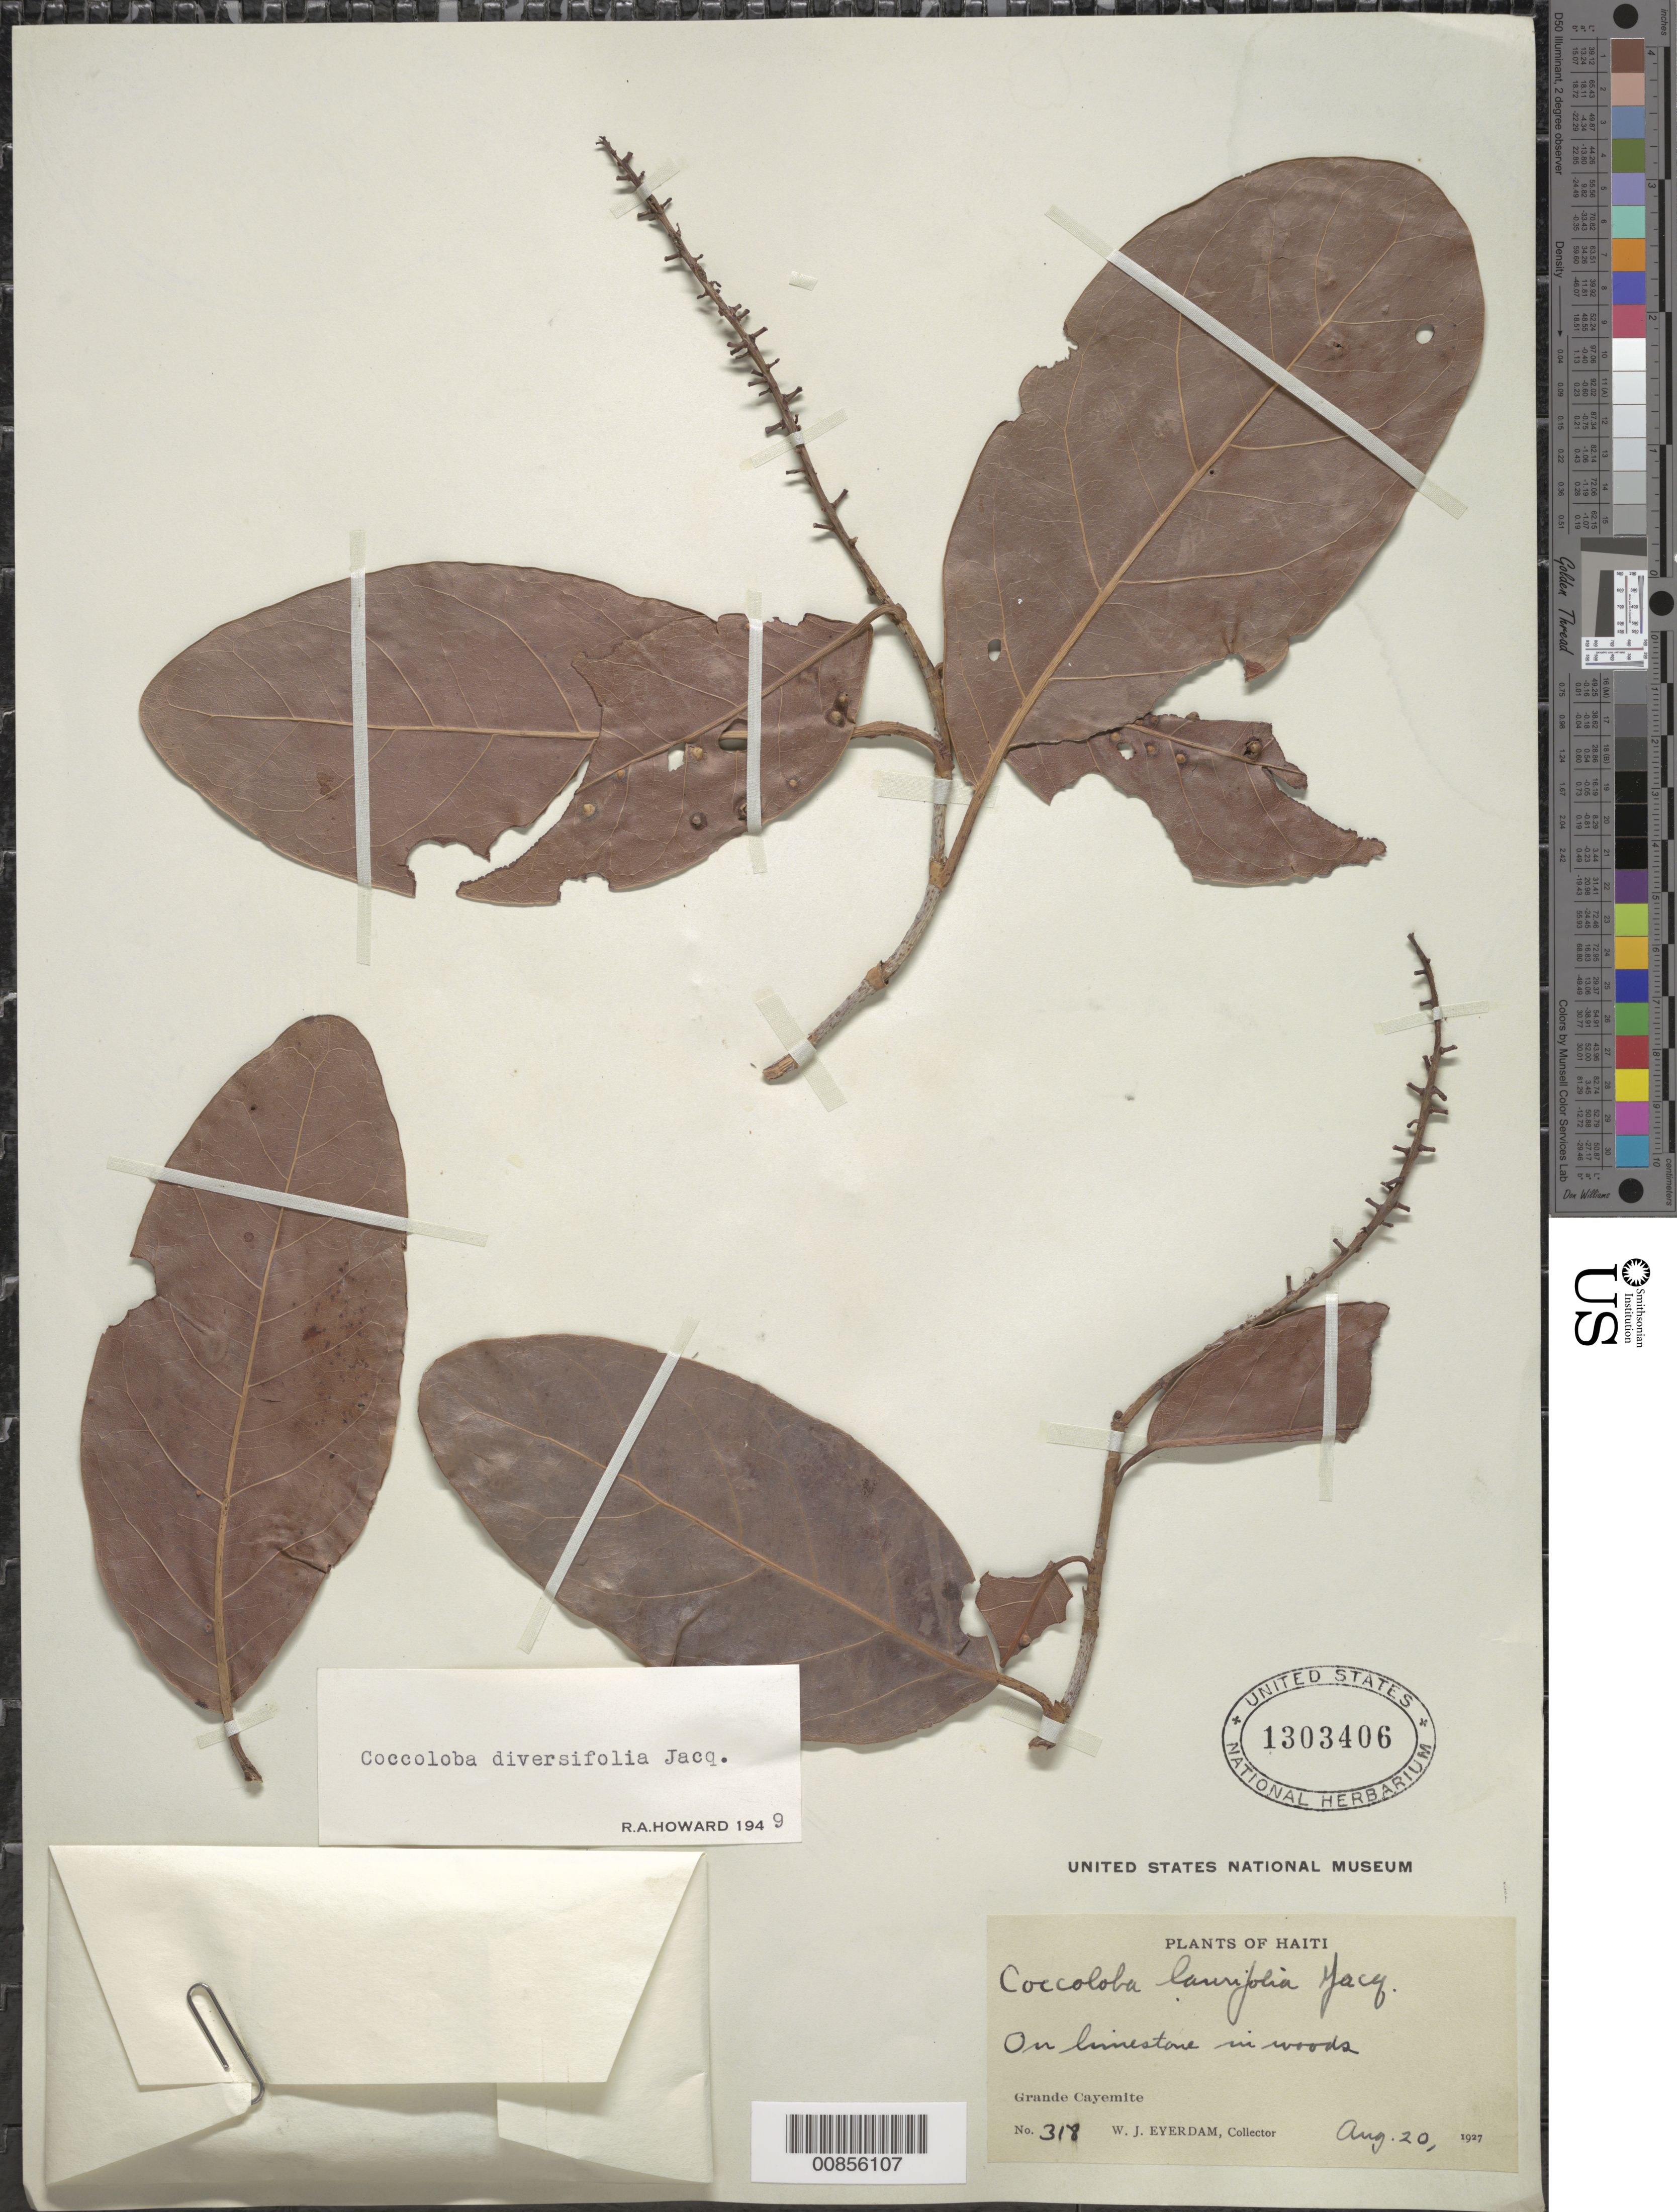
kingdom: Plantae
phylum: Tracheophyta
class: Magnoliopsida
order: Caryophyllales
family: Polygonaceae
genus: Coccoloba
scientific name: Coccoloba diversifolia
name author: Jacq.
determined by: Howard, R. A.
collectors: W. J. Eyerdam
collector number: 318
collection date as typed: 20 Aug 1927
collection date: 1927-08-20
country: Haiti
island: Grande Cayemite I.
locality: Grande Cayemite.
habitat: On limestone in woods.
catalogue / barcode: US 1303406